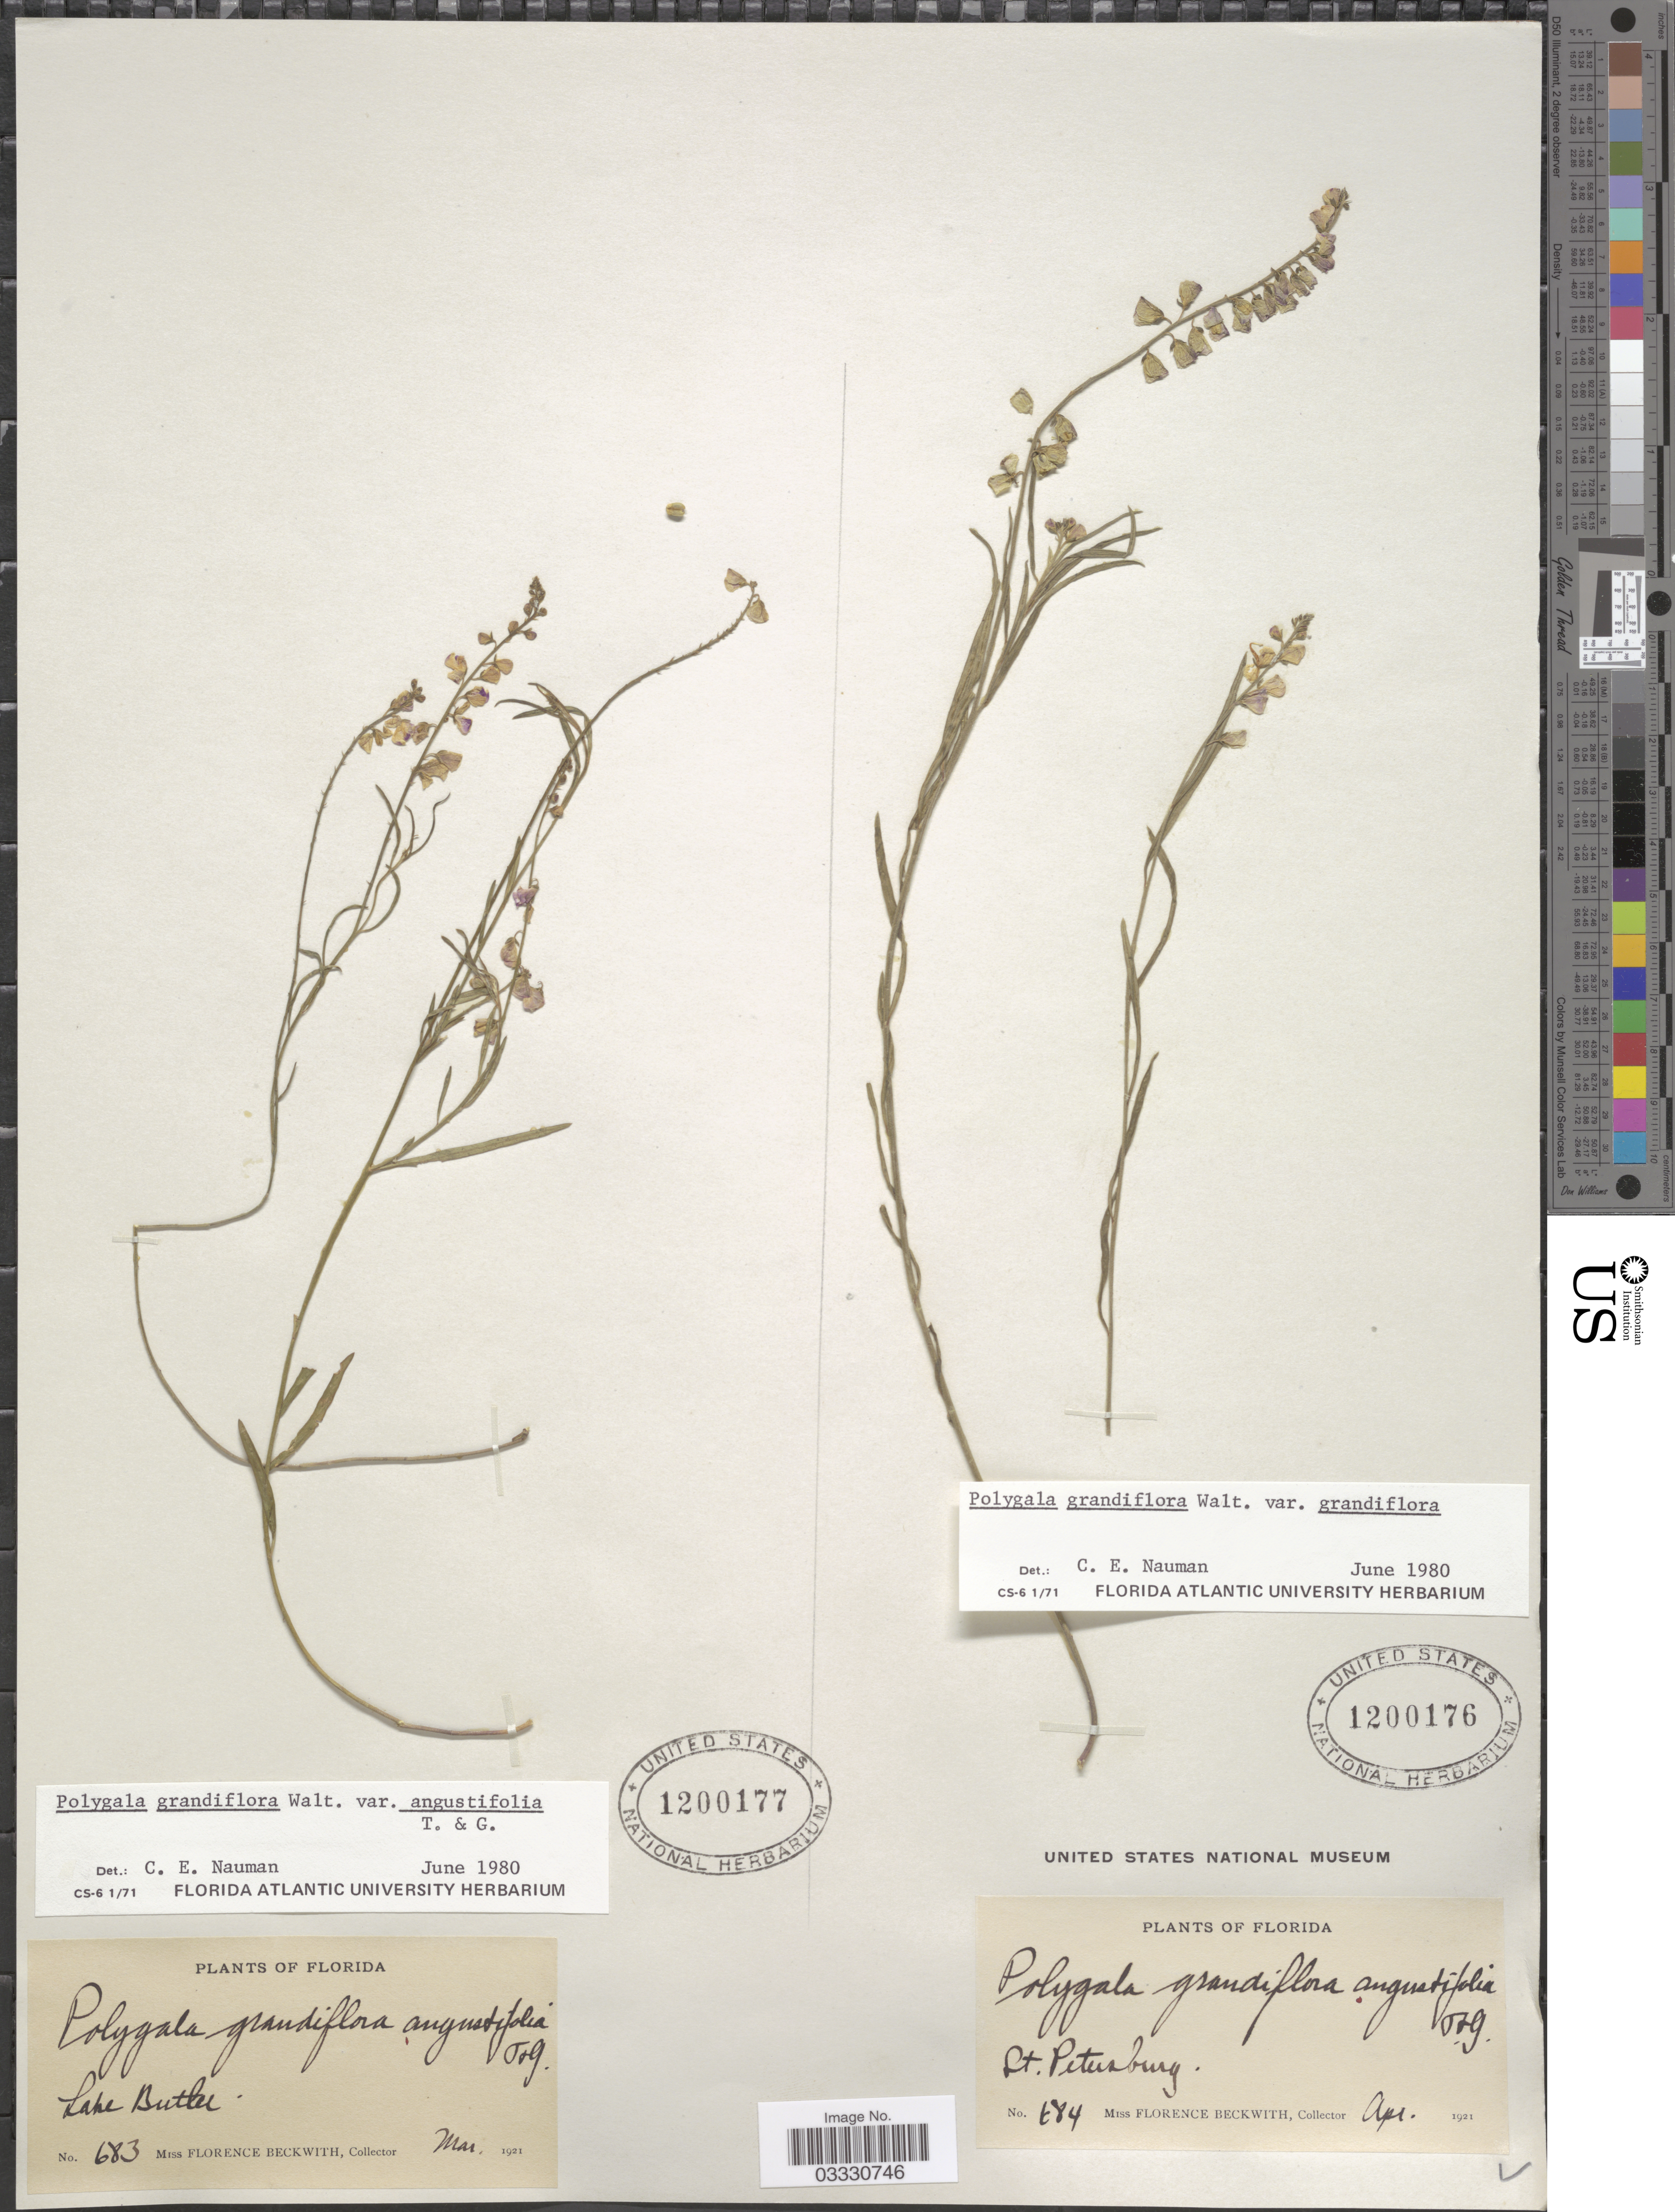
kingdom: Plantae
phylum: Tracheophyta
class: Magnoliopsida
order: Fabales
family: Polygalaceae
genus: Asemeia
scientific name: Asemeia grandiflora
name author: (Walter) Small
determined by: Strong, Mark T., (BOT), Smithsonian Institution - National Museum of Natural History (UNITED STATES)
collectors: F. Beckwith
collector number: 684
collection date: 1921-04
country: United States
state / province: Florida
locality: St. Petersburg.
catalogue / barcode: US 1200176-2